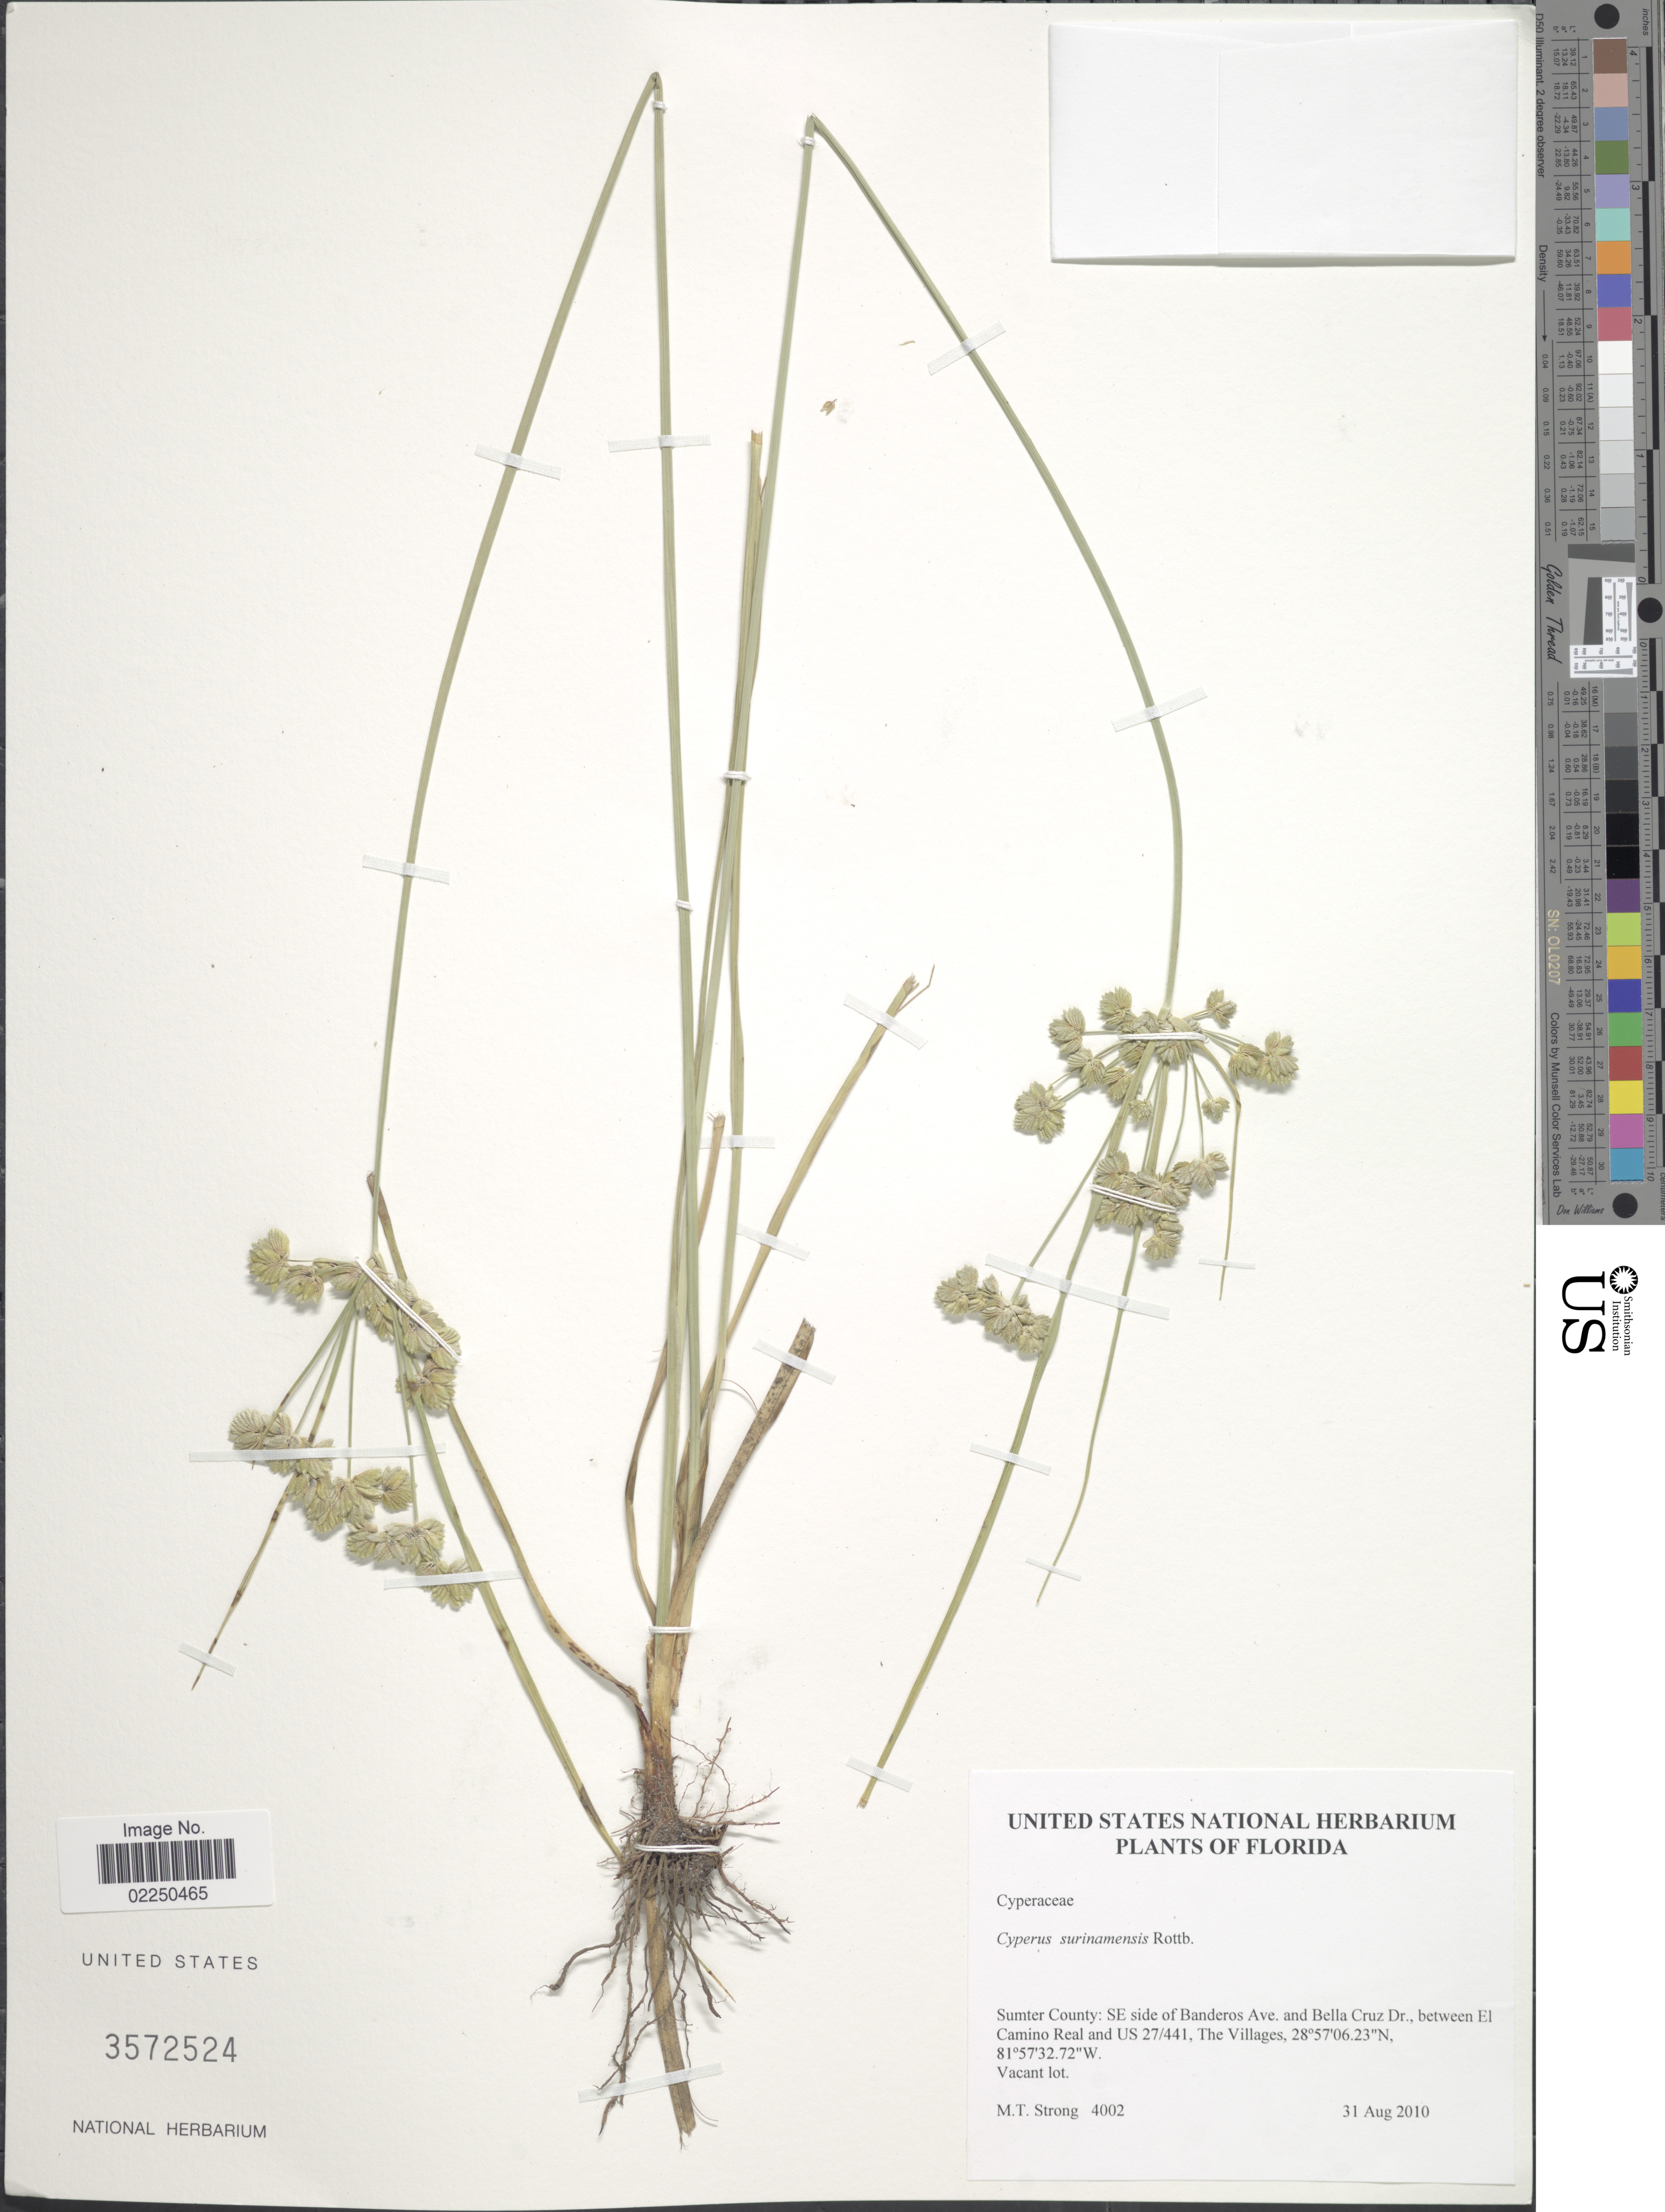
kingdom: Plantae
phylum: Tracheophyta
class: Liliopsida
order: Poales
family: Cyperaceae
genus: Cyperus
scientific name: Cyperus surinamensis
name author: Rottb.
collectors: M. T. Strong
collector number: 4002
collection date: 2010-08-31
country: United States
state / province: Florida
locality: Sumter County: SE side of Banderos Ave, and Bella Cruz Dr., between El Camino Real and US 27/411, The Villages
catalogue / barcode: US 3572524